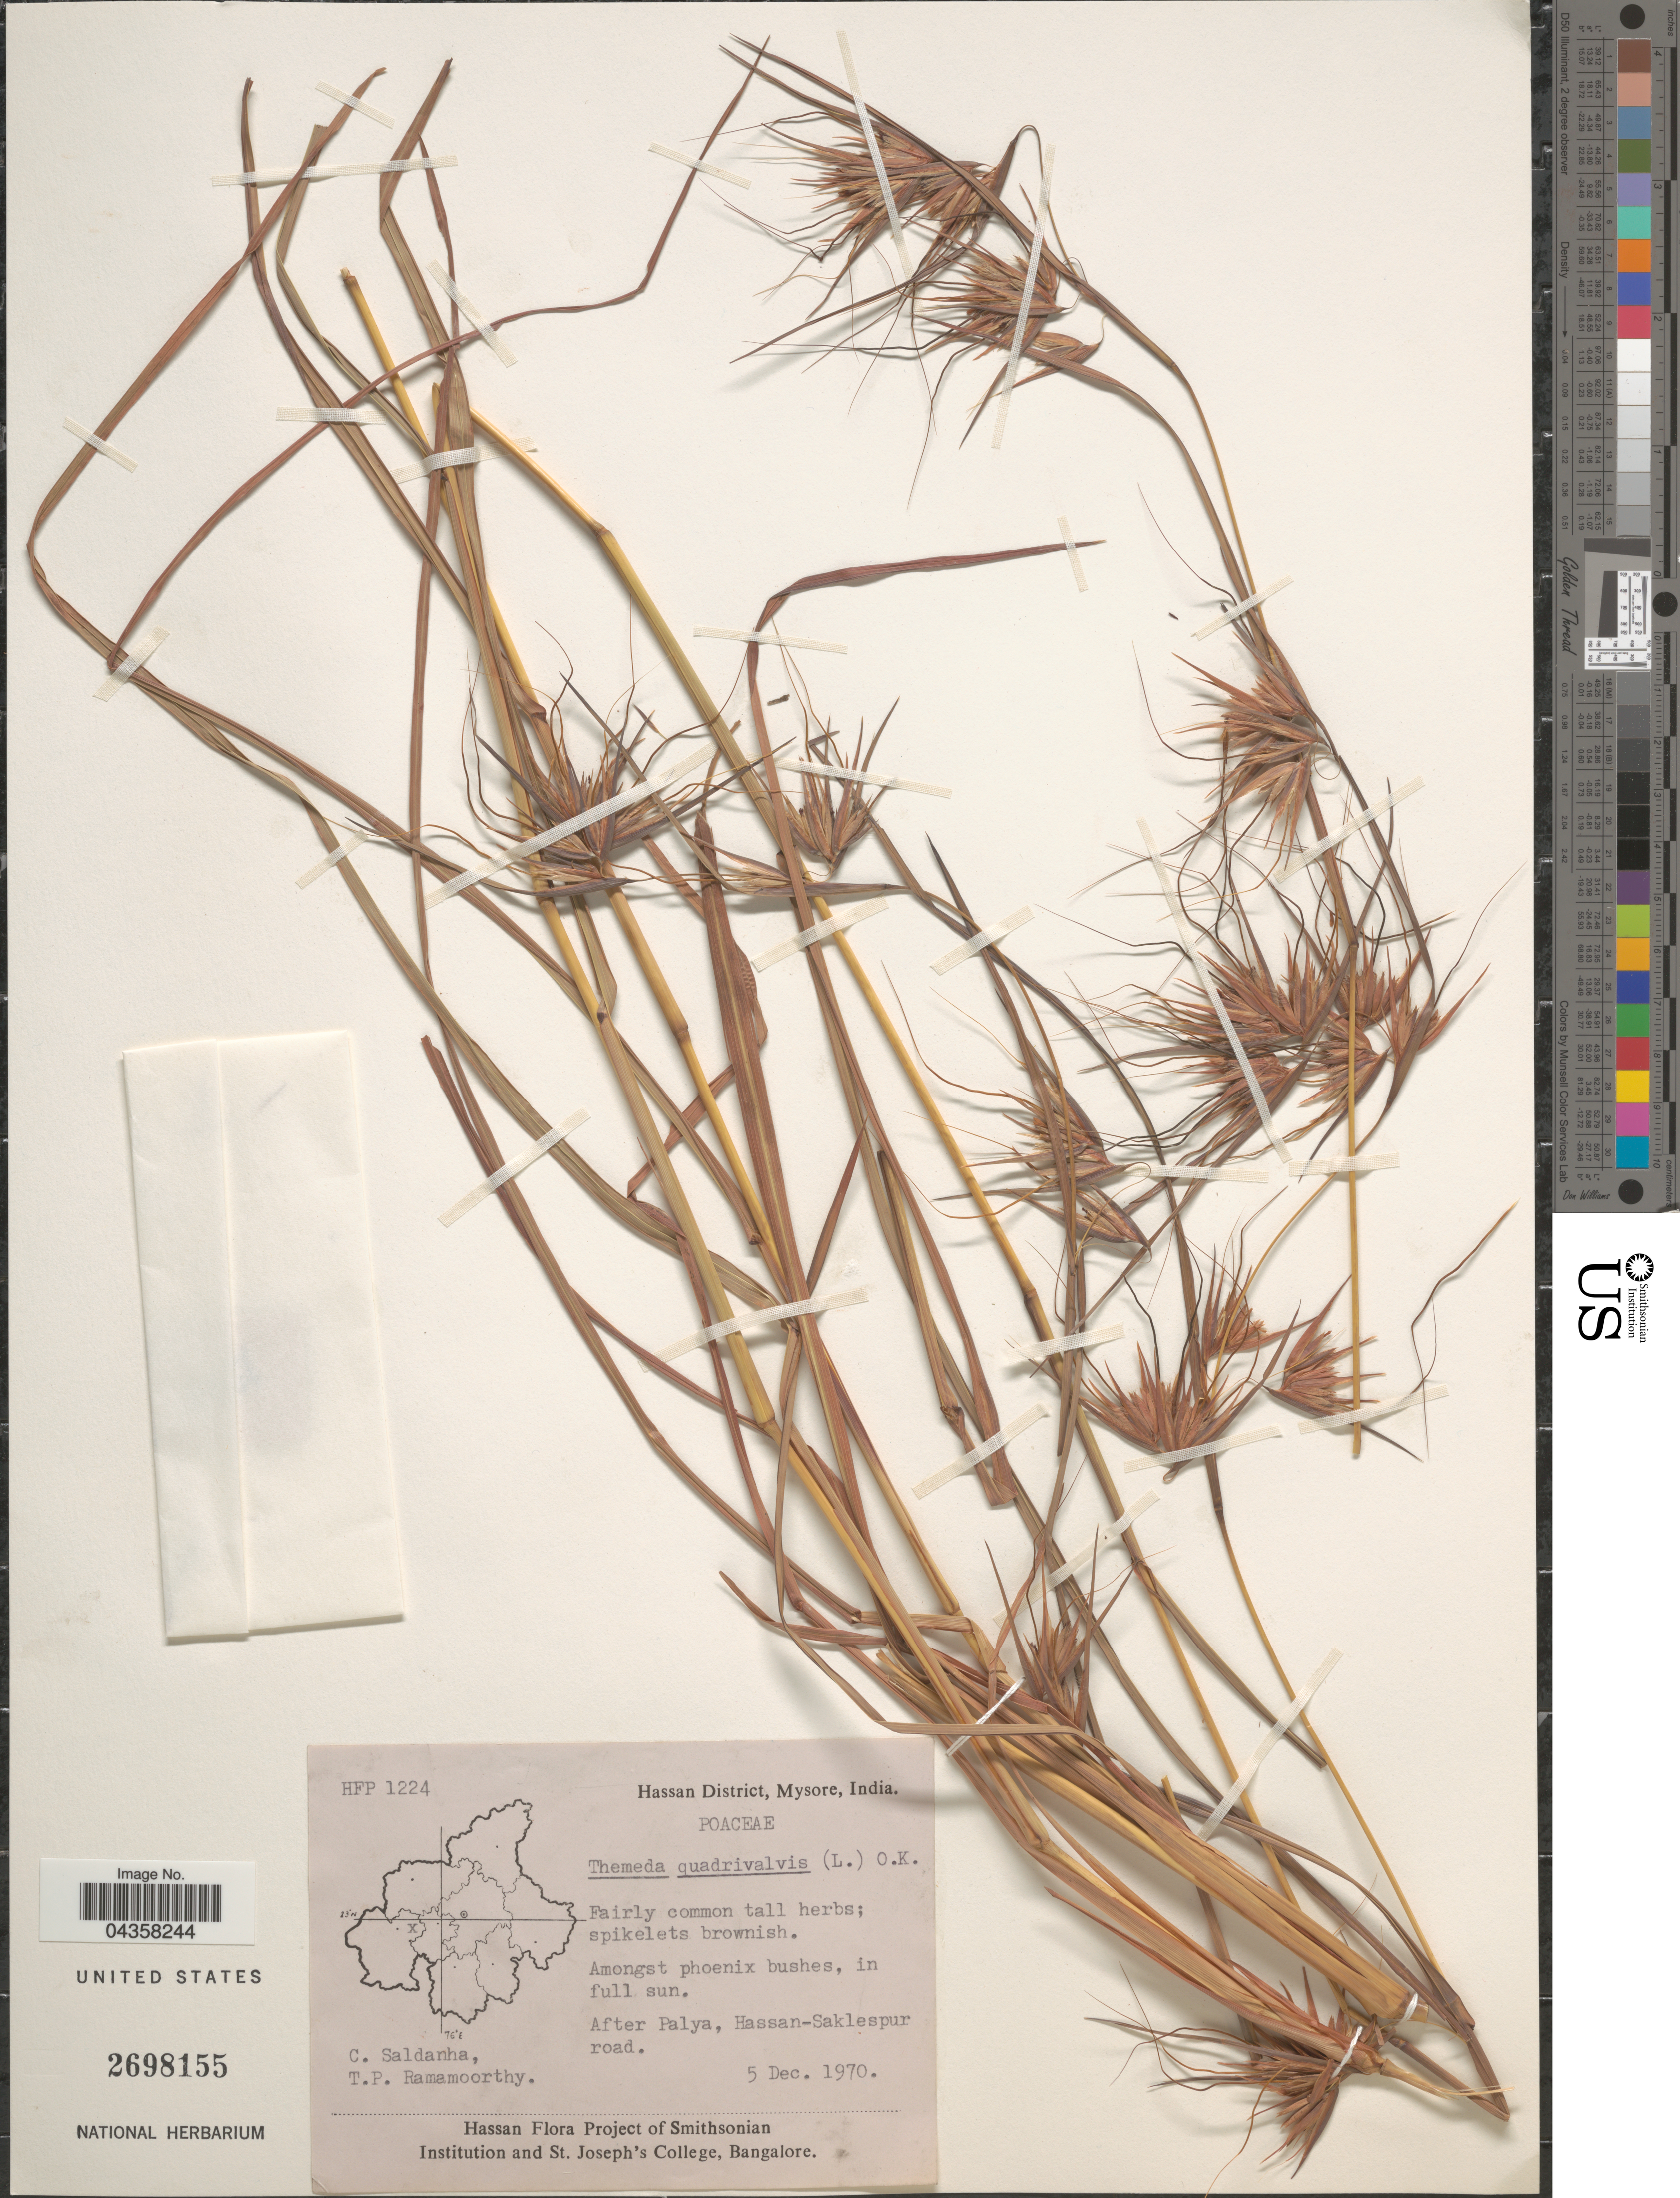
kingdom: Plantae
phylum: Tracheophyta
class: Liliopsida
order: Poales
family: Poaceae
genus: Themeda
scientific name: Themeda quadrivalvis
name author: (L.) Kuntze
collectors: C. Saldanha & T. P. Ramamoorthy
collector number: HFP1224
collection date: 1970-12-05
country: India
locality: Hassan District, Mysore. Amongst phoenix bushes, in full sun. After palya, Hassan-Saklespur road.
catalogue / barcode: US 2698155